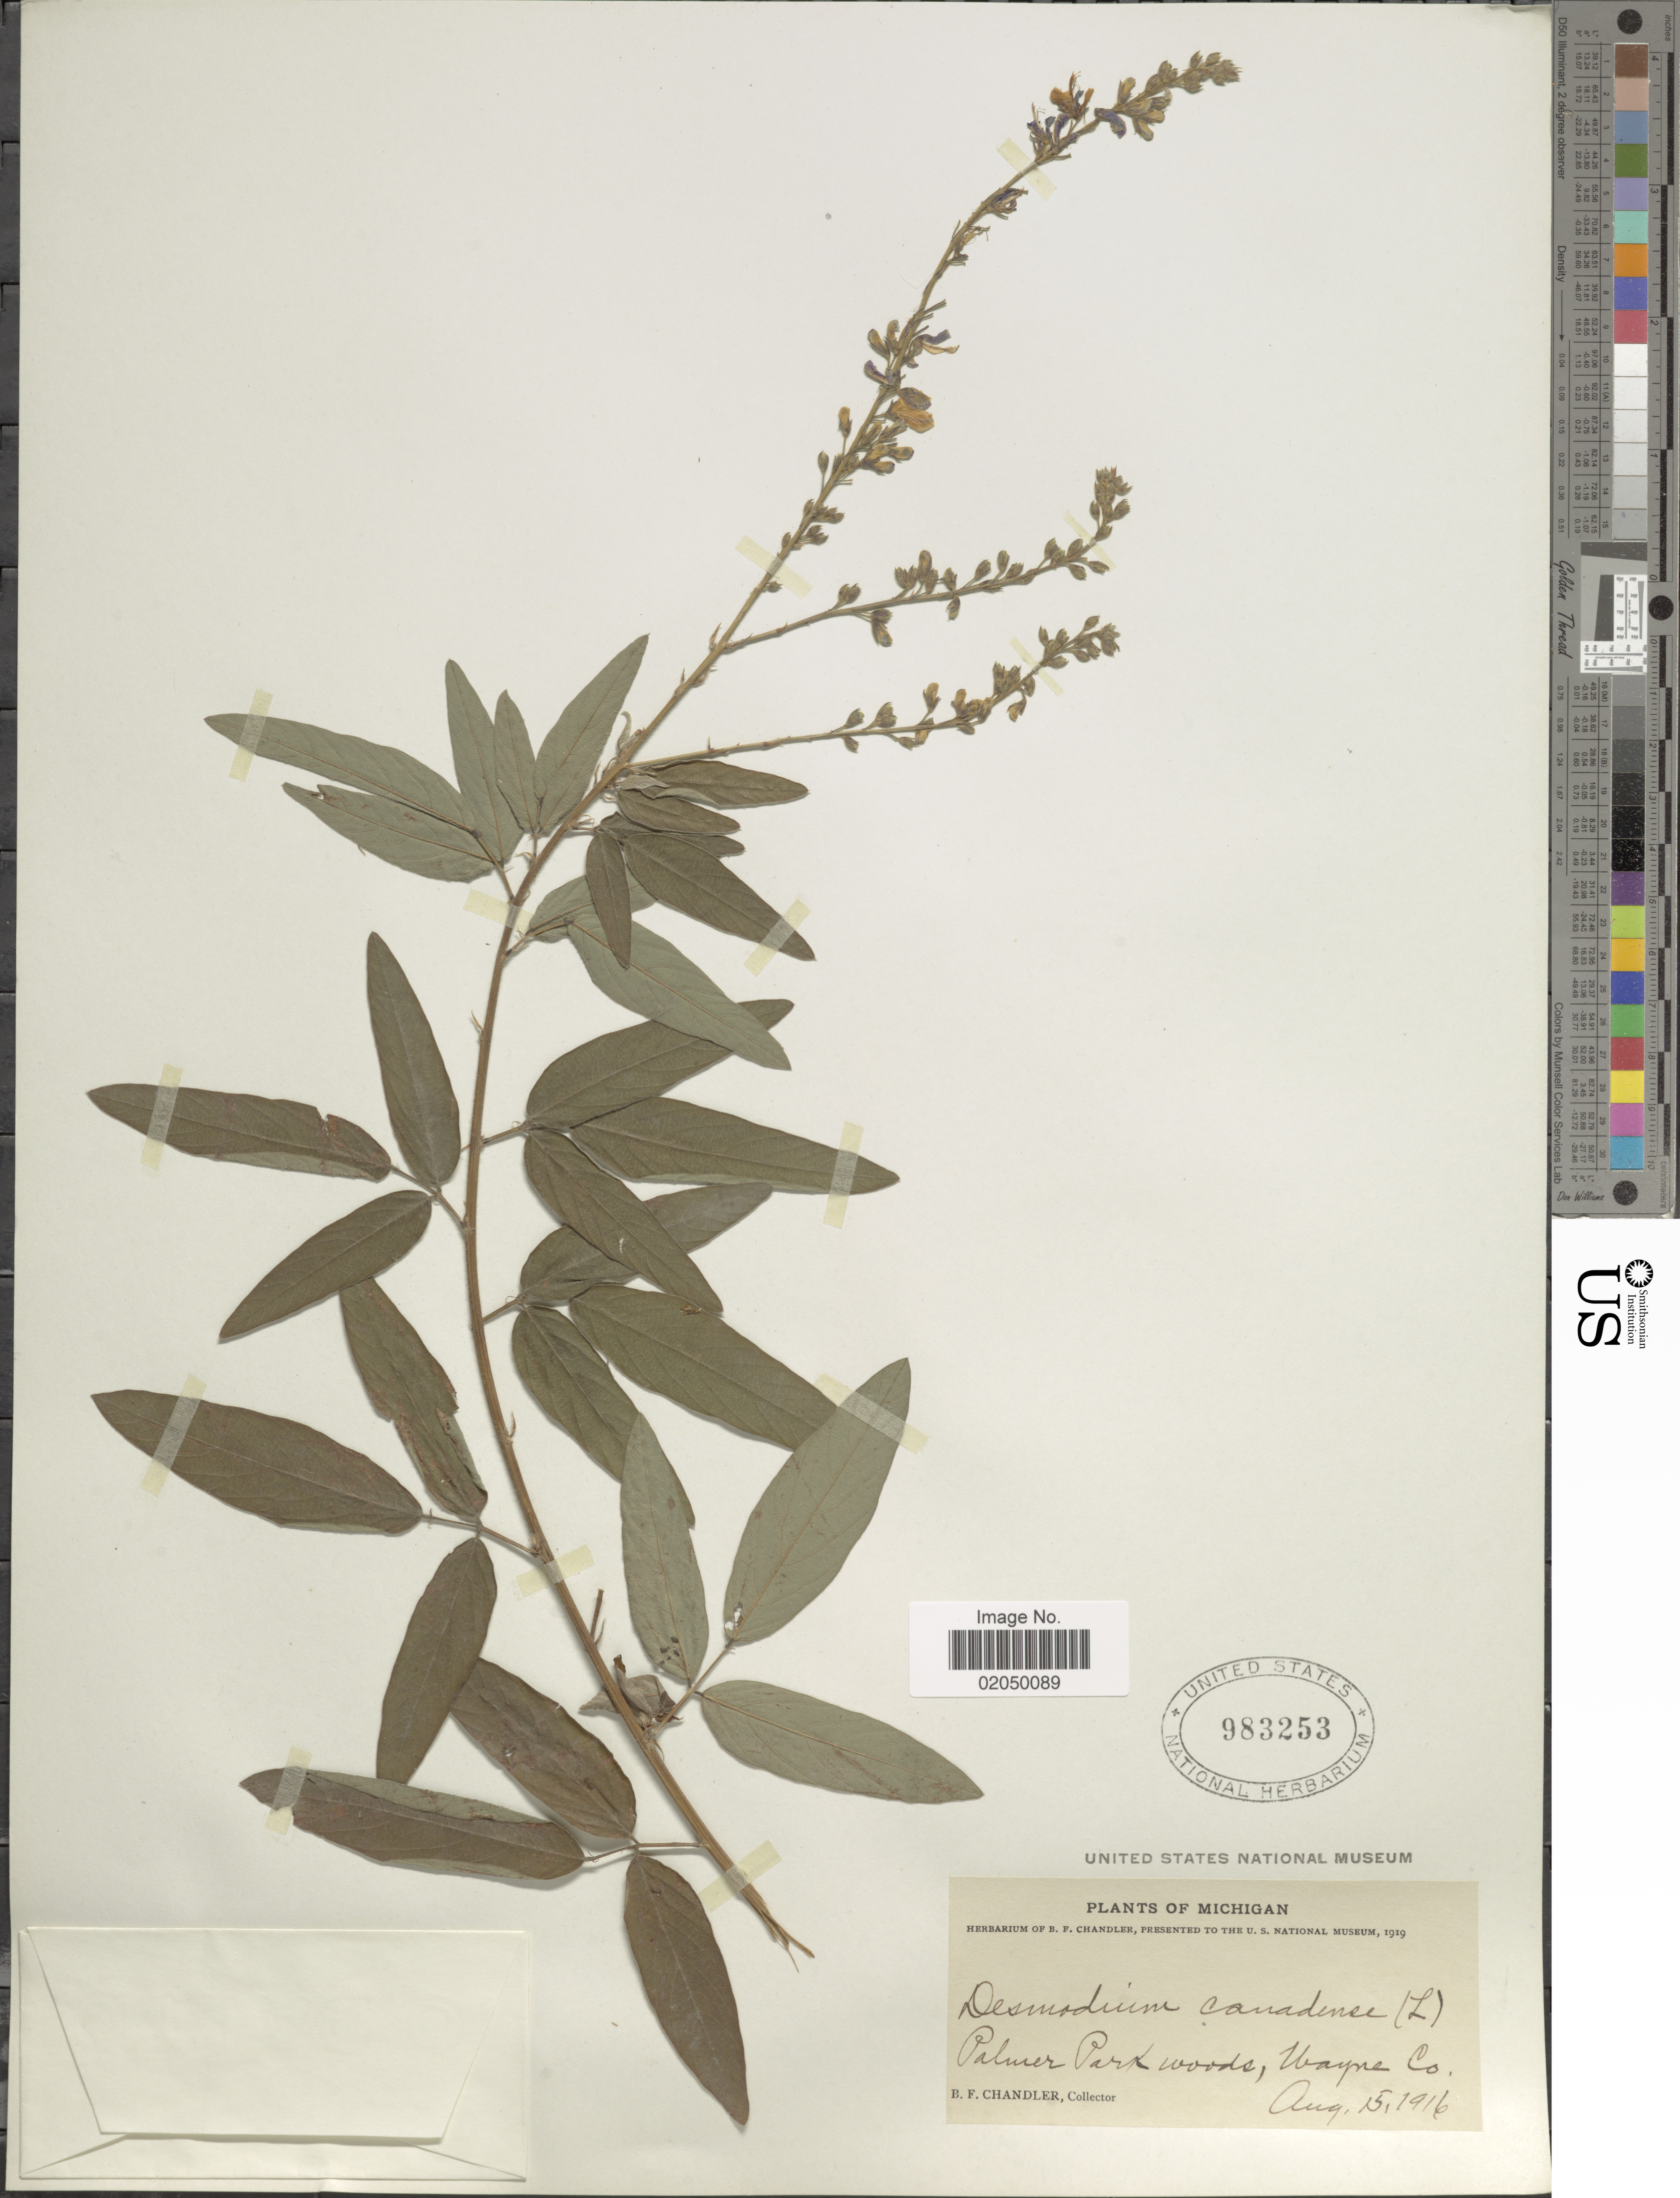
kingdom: Plantae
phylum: Tracheophyta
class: Magnoliopsida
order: Fabales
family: Fabaceae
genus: Desmodium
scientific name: Desmodium canadense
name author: (L.) DC.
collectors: B. F. Chandler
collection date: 1916-08-15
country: United States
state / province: Michigan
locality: Palmer Park woods, Wayne Co.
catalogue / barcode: US 983253